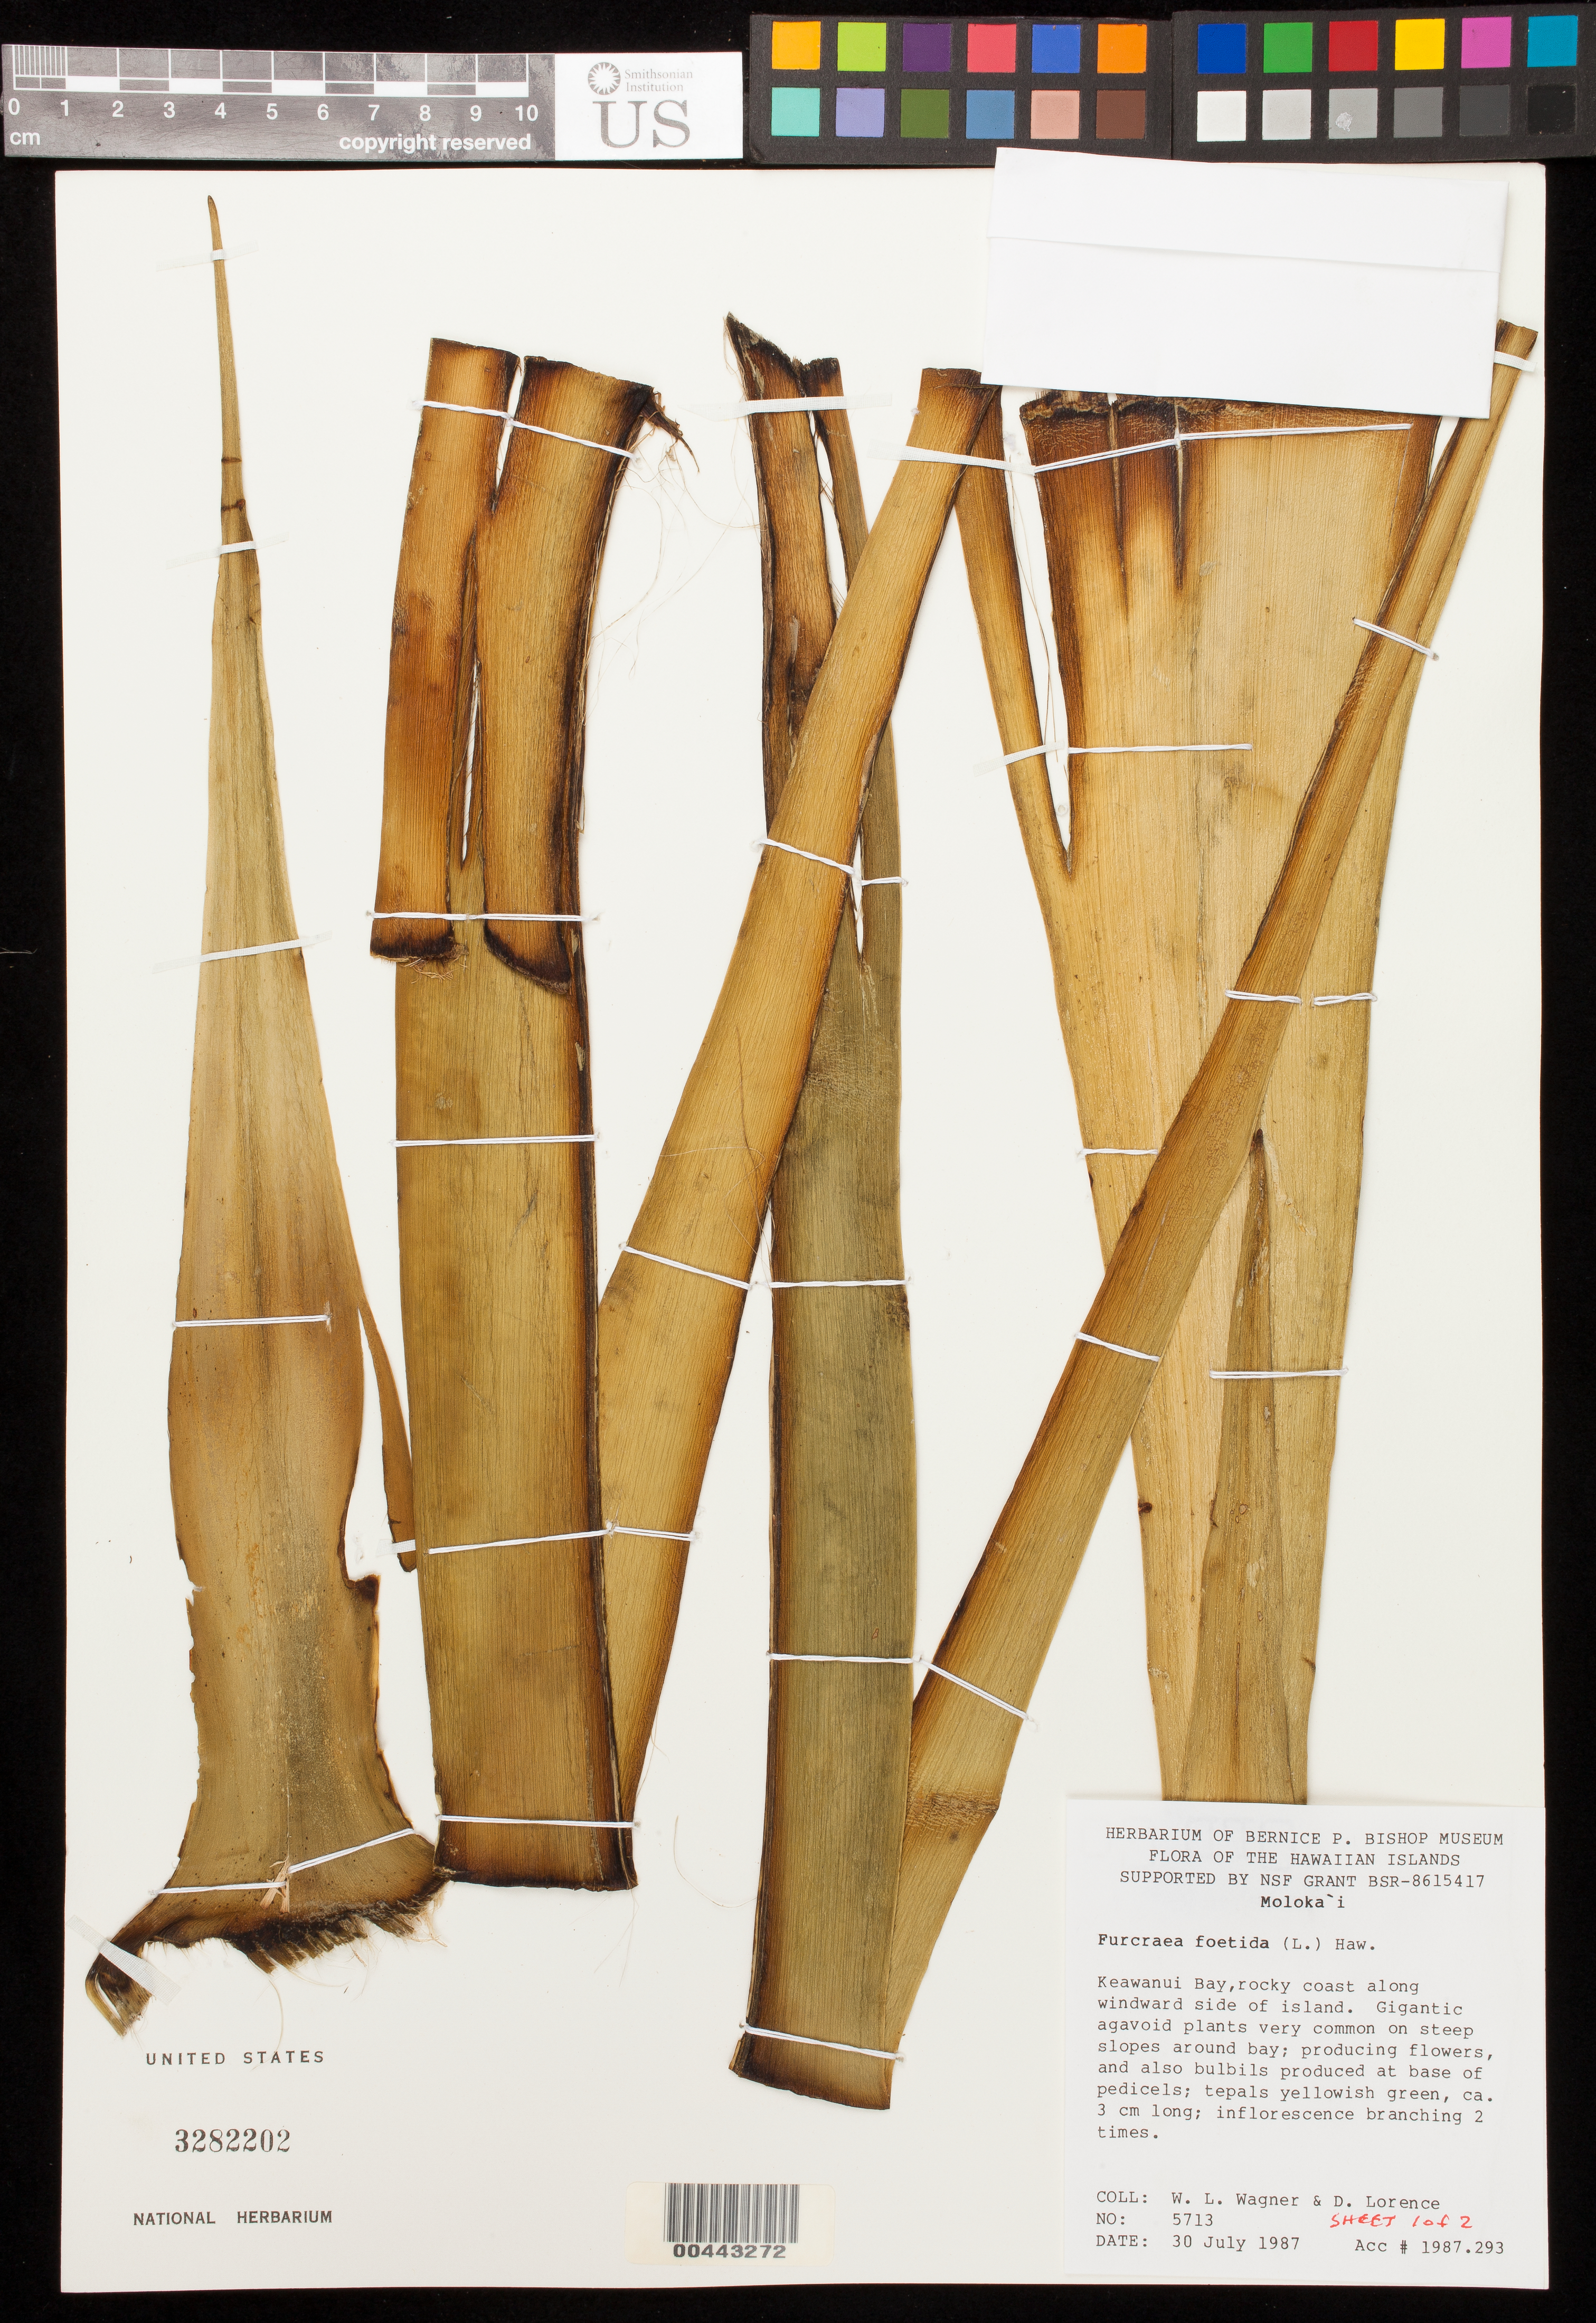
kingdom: Plantae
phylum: Tracheophyta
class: Liliopsida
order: Asparagales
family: Asparagaceae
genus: Furcraea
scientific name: Furcraea foetida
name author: (L.) Haw.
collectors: W. L. Wagner & D. Lorence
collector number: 5713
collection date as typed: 30 Jul 1987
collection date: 1987-07-30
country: United States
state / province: Hawaii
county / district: Maui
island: Moloka'i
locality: Keawanui Bay, rocky coast along windward side of island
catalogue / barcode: US 3282202